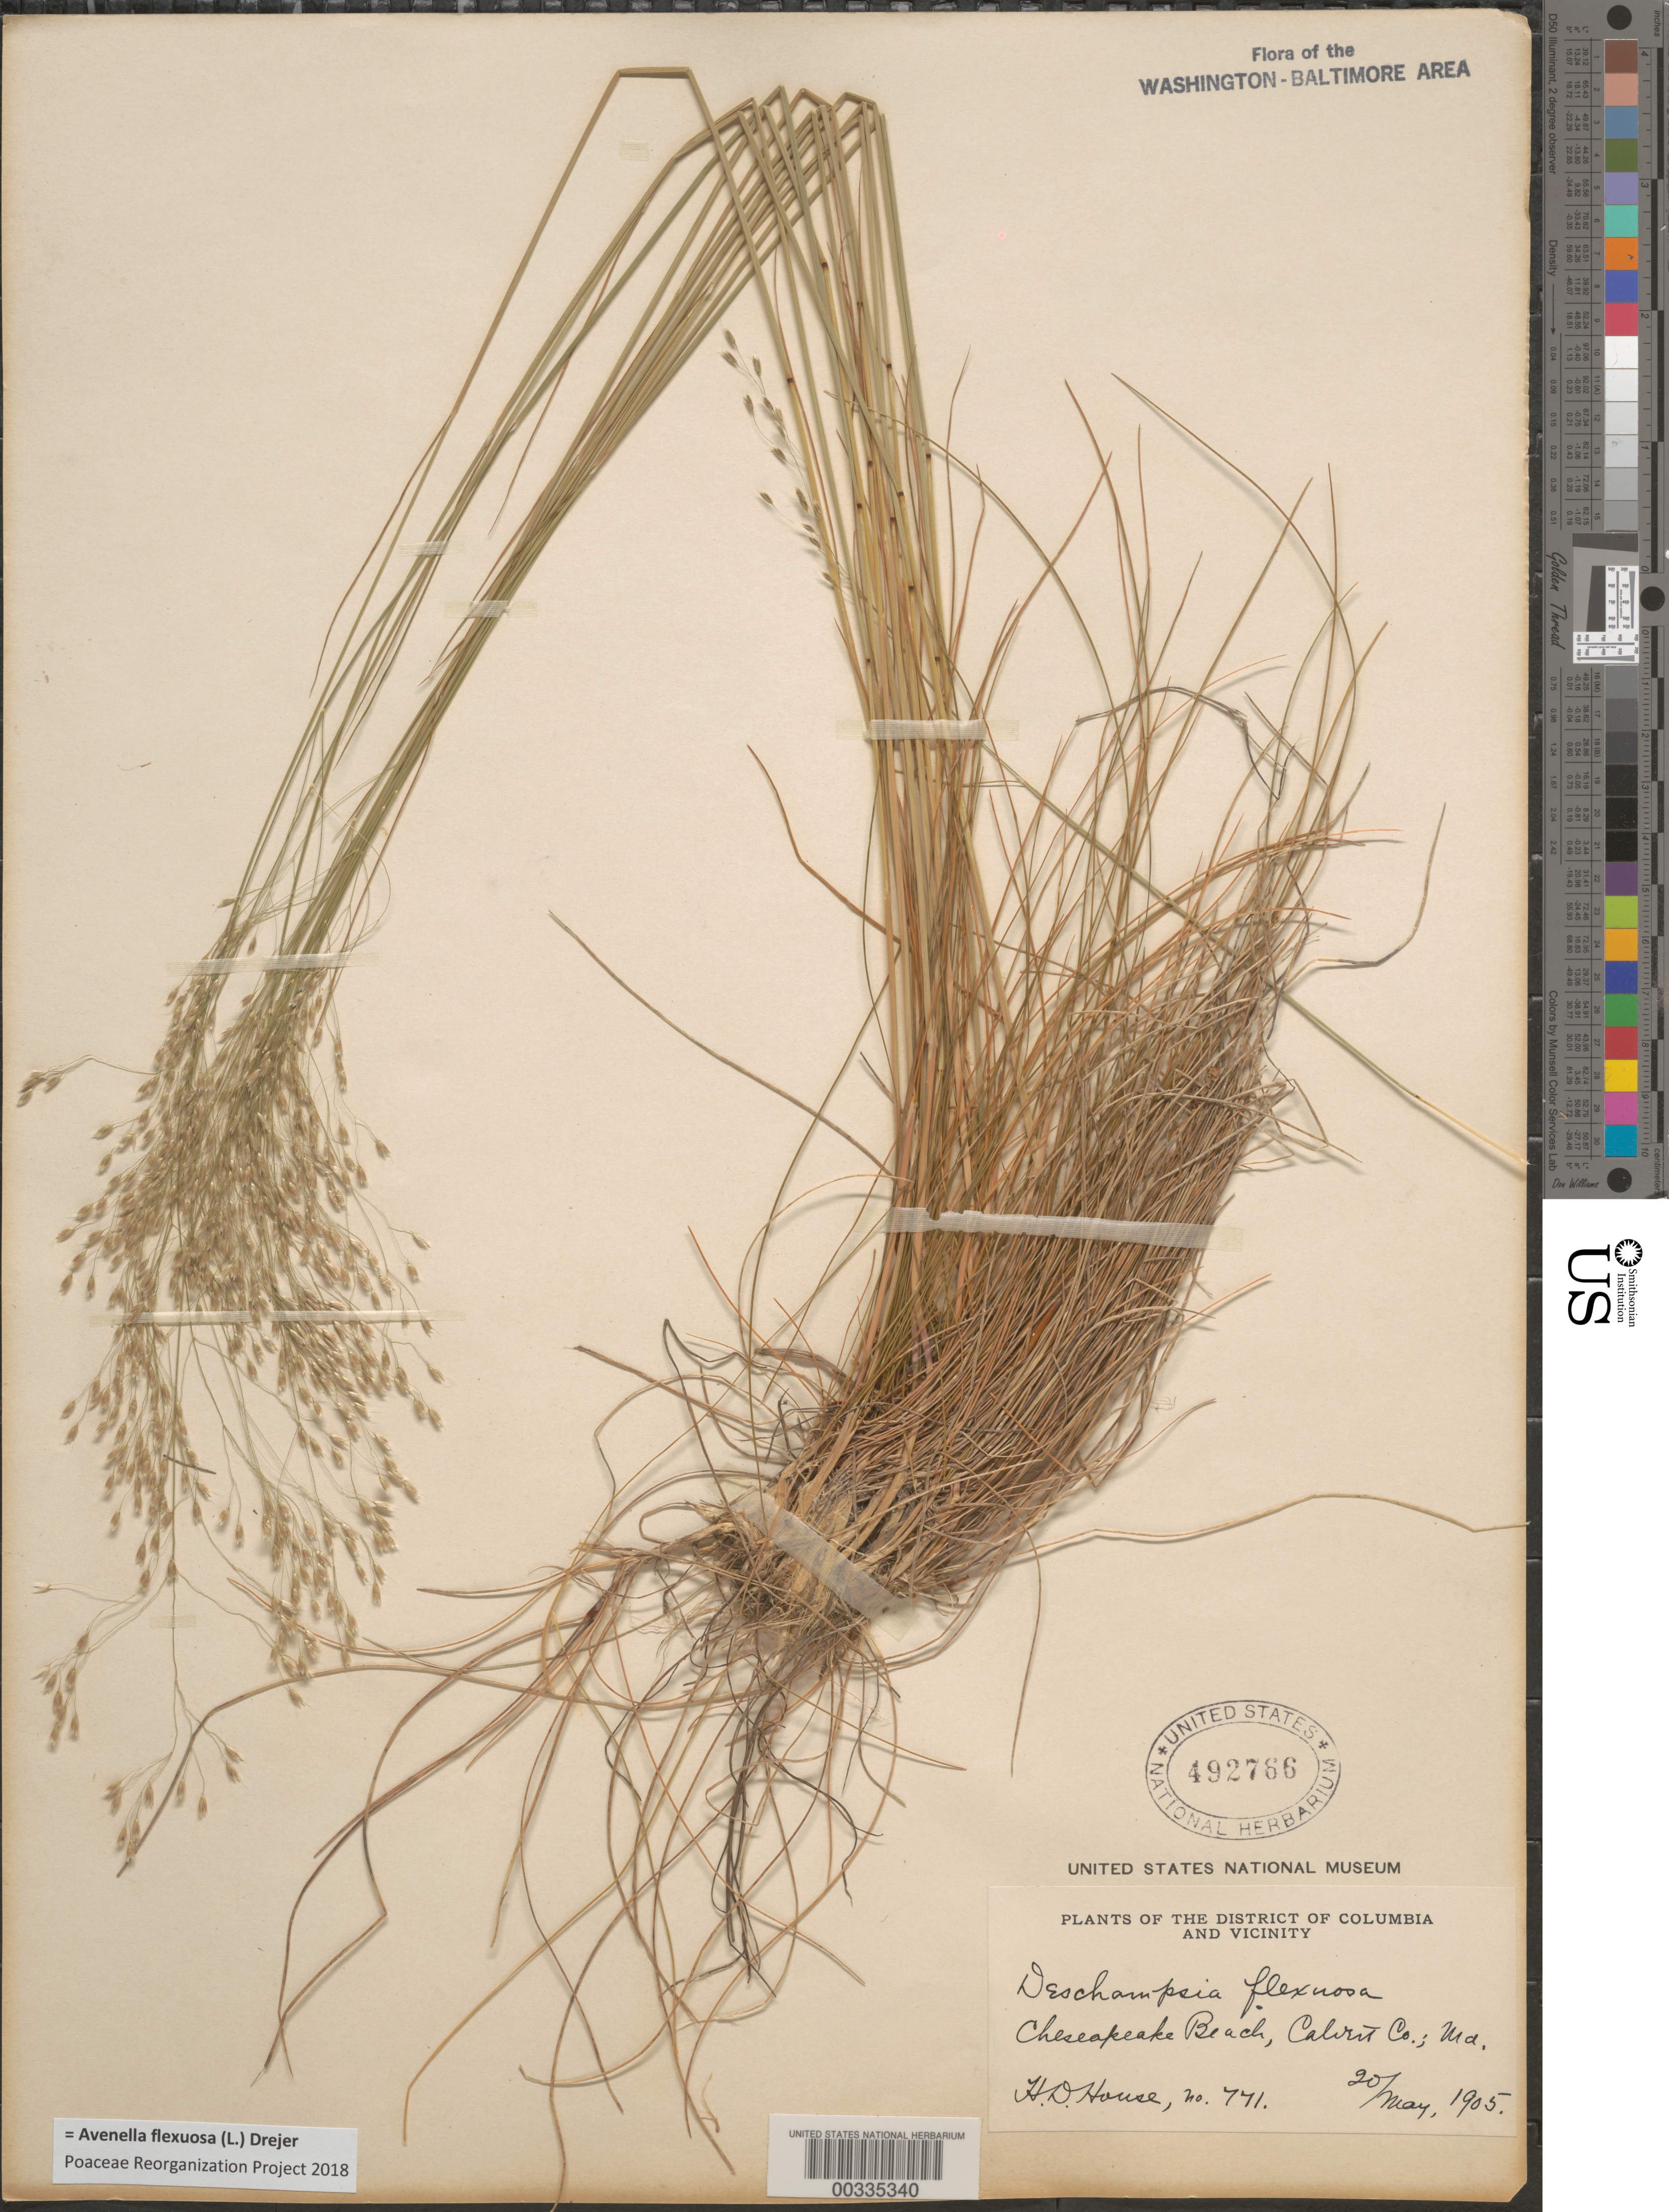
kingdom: Plantae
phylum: Tracheophyta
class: Liliopsida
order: Poales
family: Poaceae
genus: Avenella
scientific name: Avenella flexuosa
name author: (L.) Drejer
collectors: H. D. House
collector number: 771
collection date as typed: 20 May 1905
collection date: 1905-05-20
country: United States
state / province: Maryland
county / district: Calvert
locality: Chesapeake Beach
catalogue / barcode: US 492766